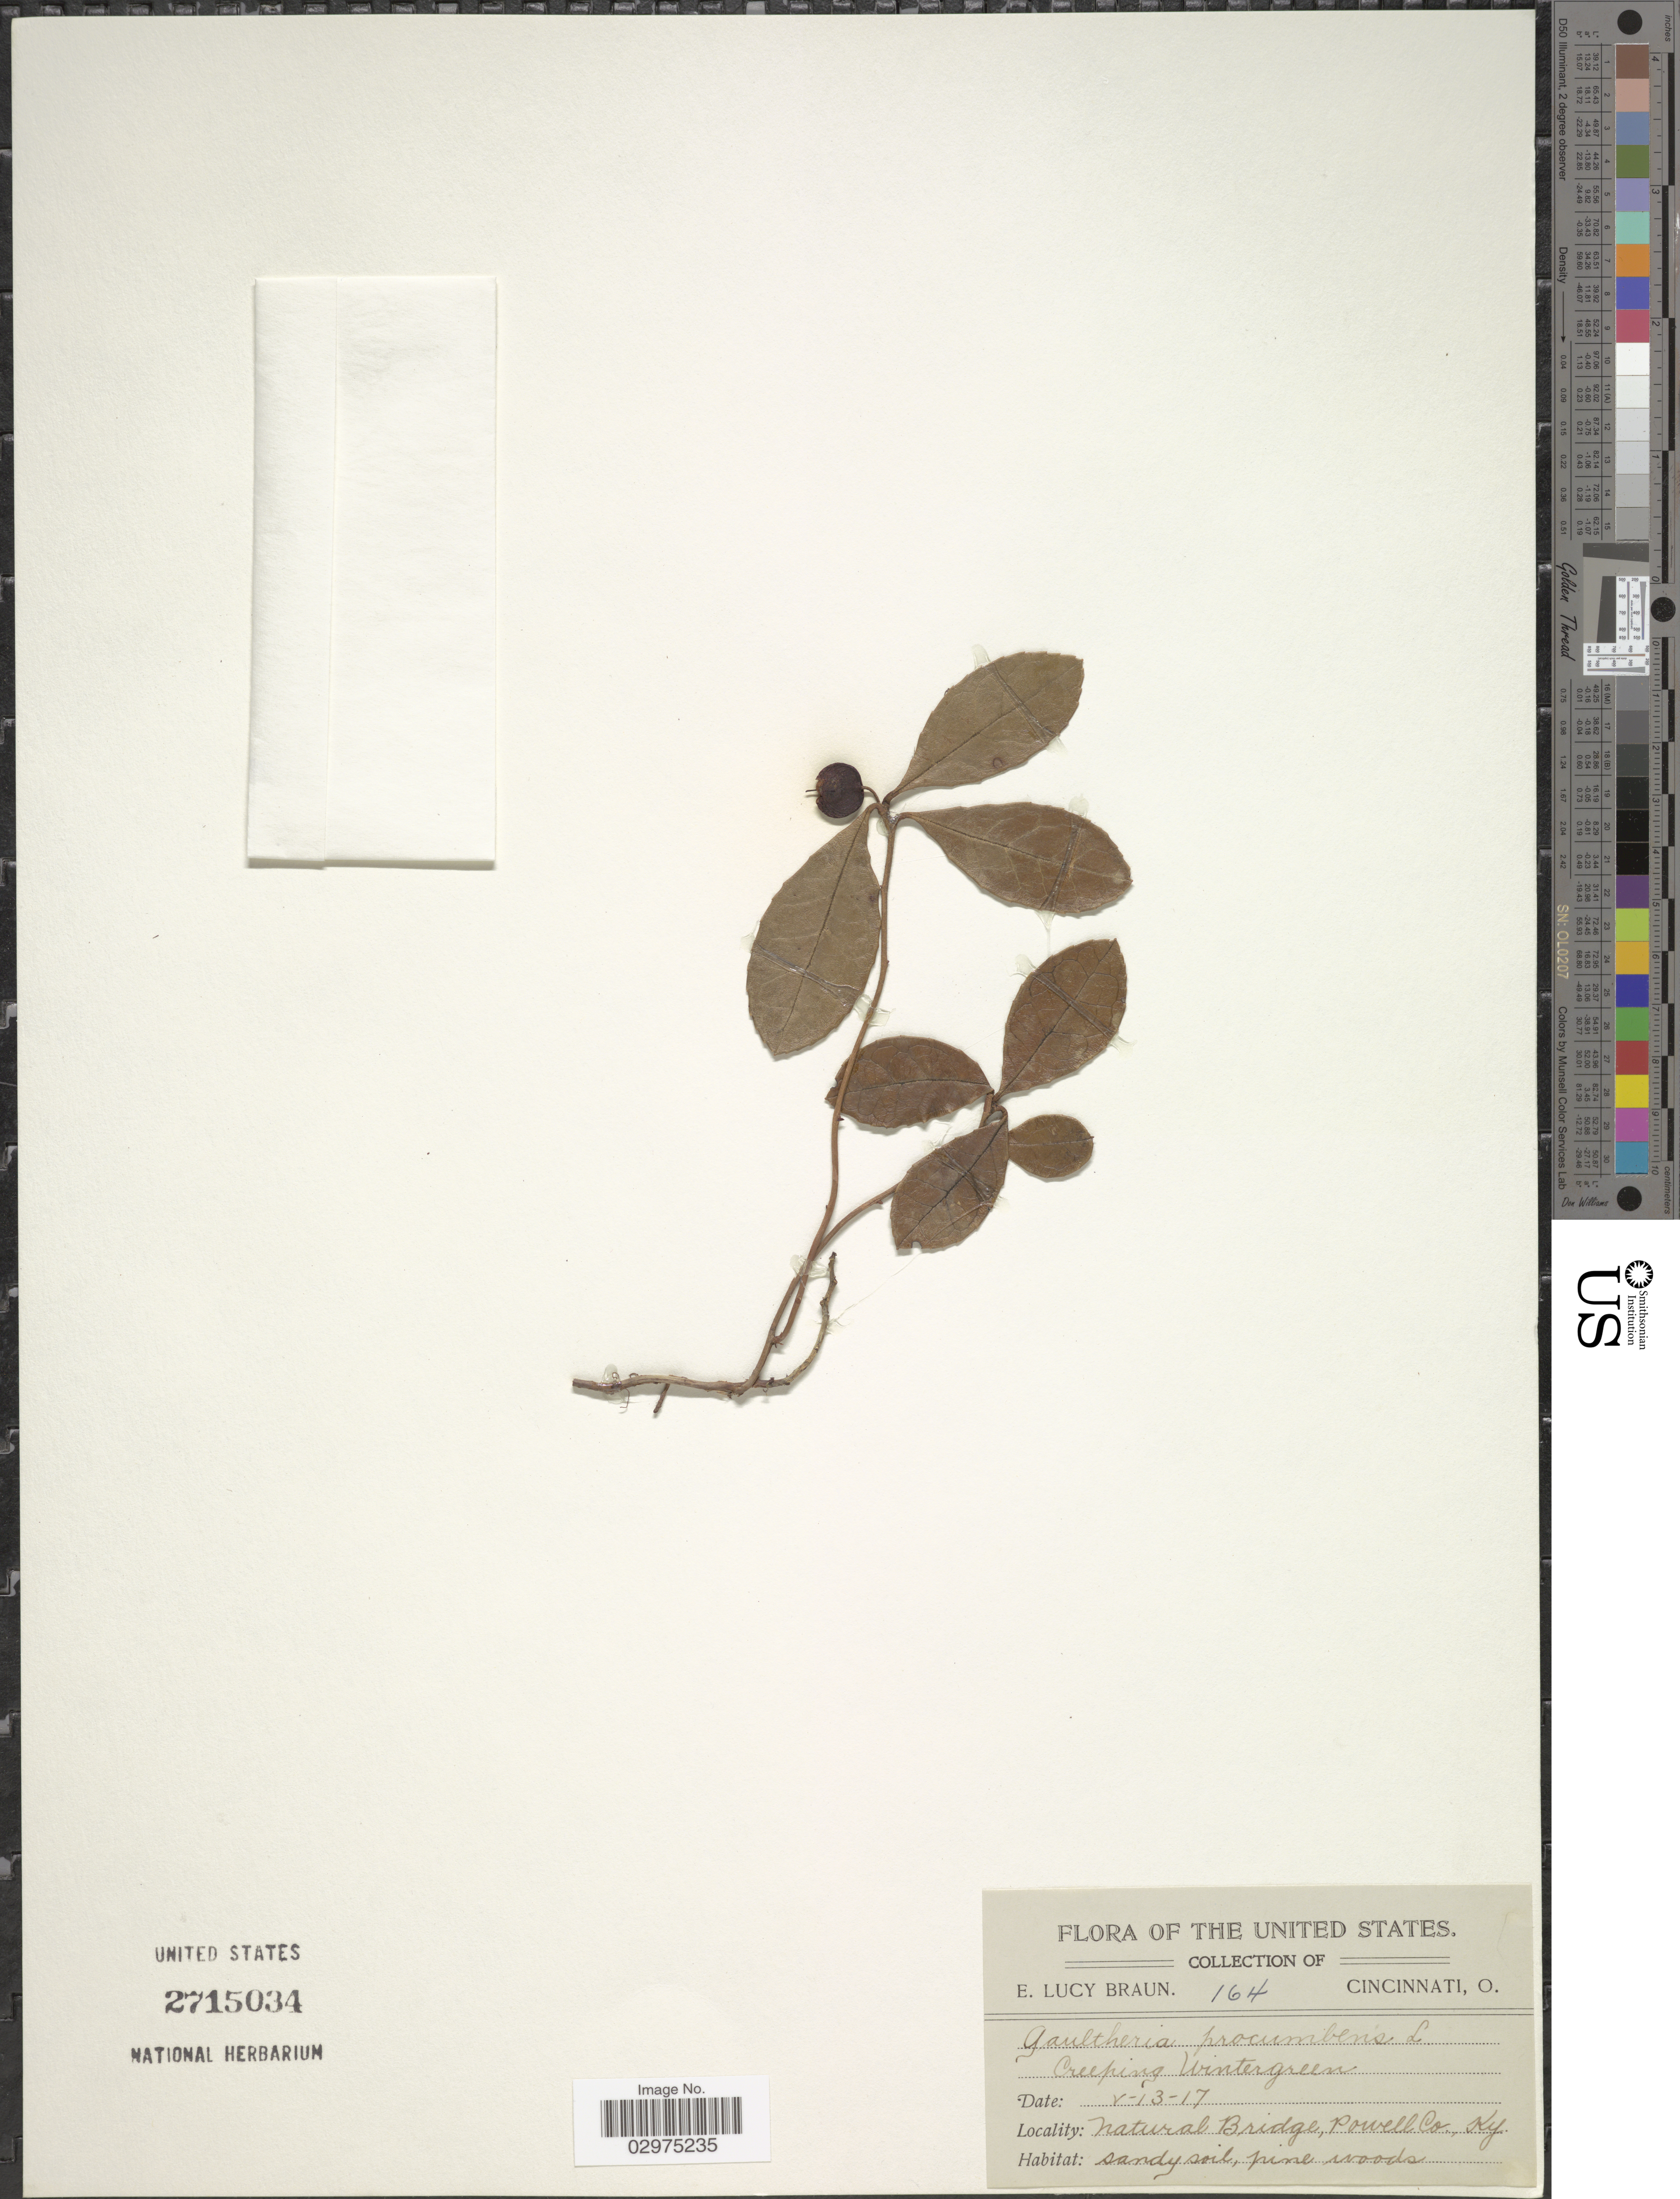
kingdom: Plantae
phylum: Tracheophyta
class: Magnoliopsida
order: Ericales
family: Ericaceae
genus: Gaultheria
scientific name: Gaultheria procumbens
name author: L.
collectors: E. L. Braun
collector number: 164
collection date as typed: Transcribed d/m/y: 13/5/17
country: United States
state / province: Kentucky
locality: Natural Bridge, Powell Co.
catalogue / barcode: US 2715034